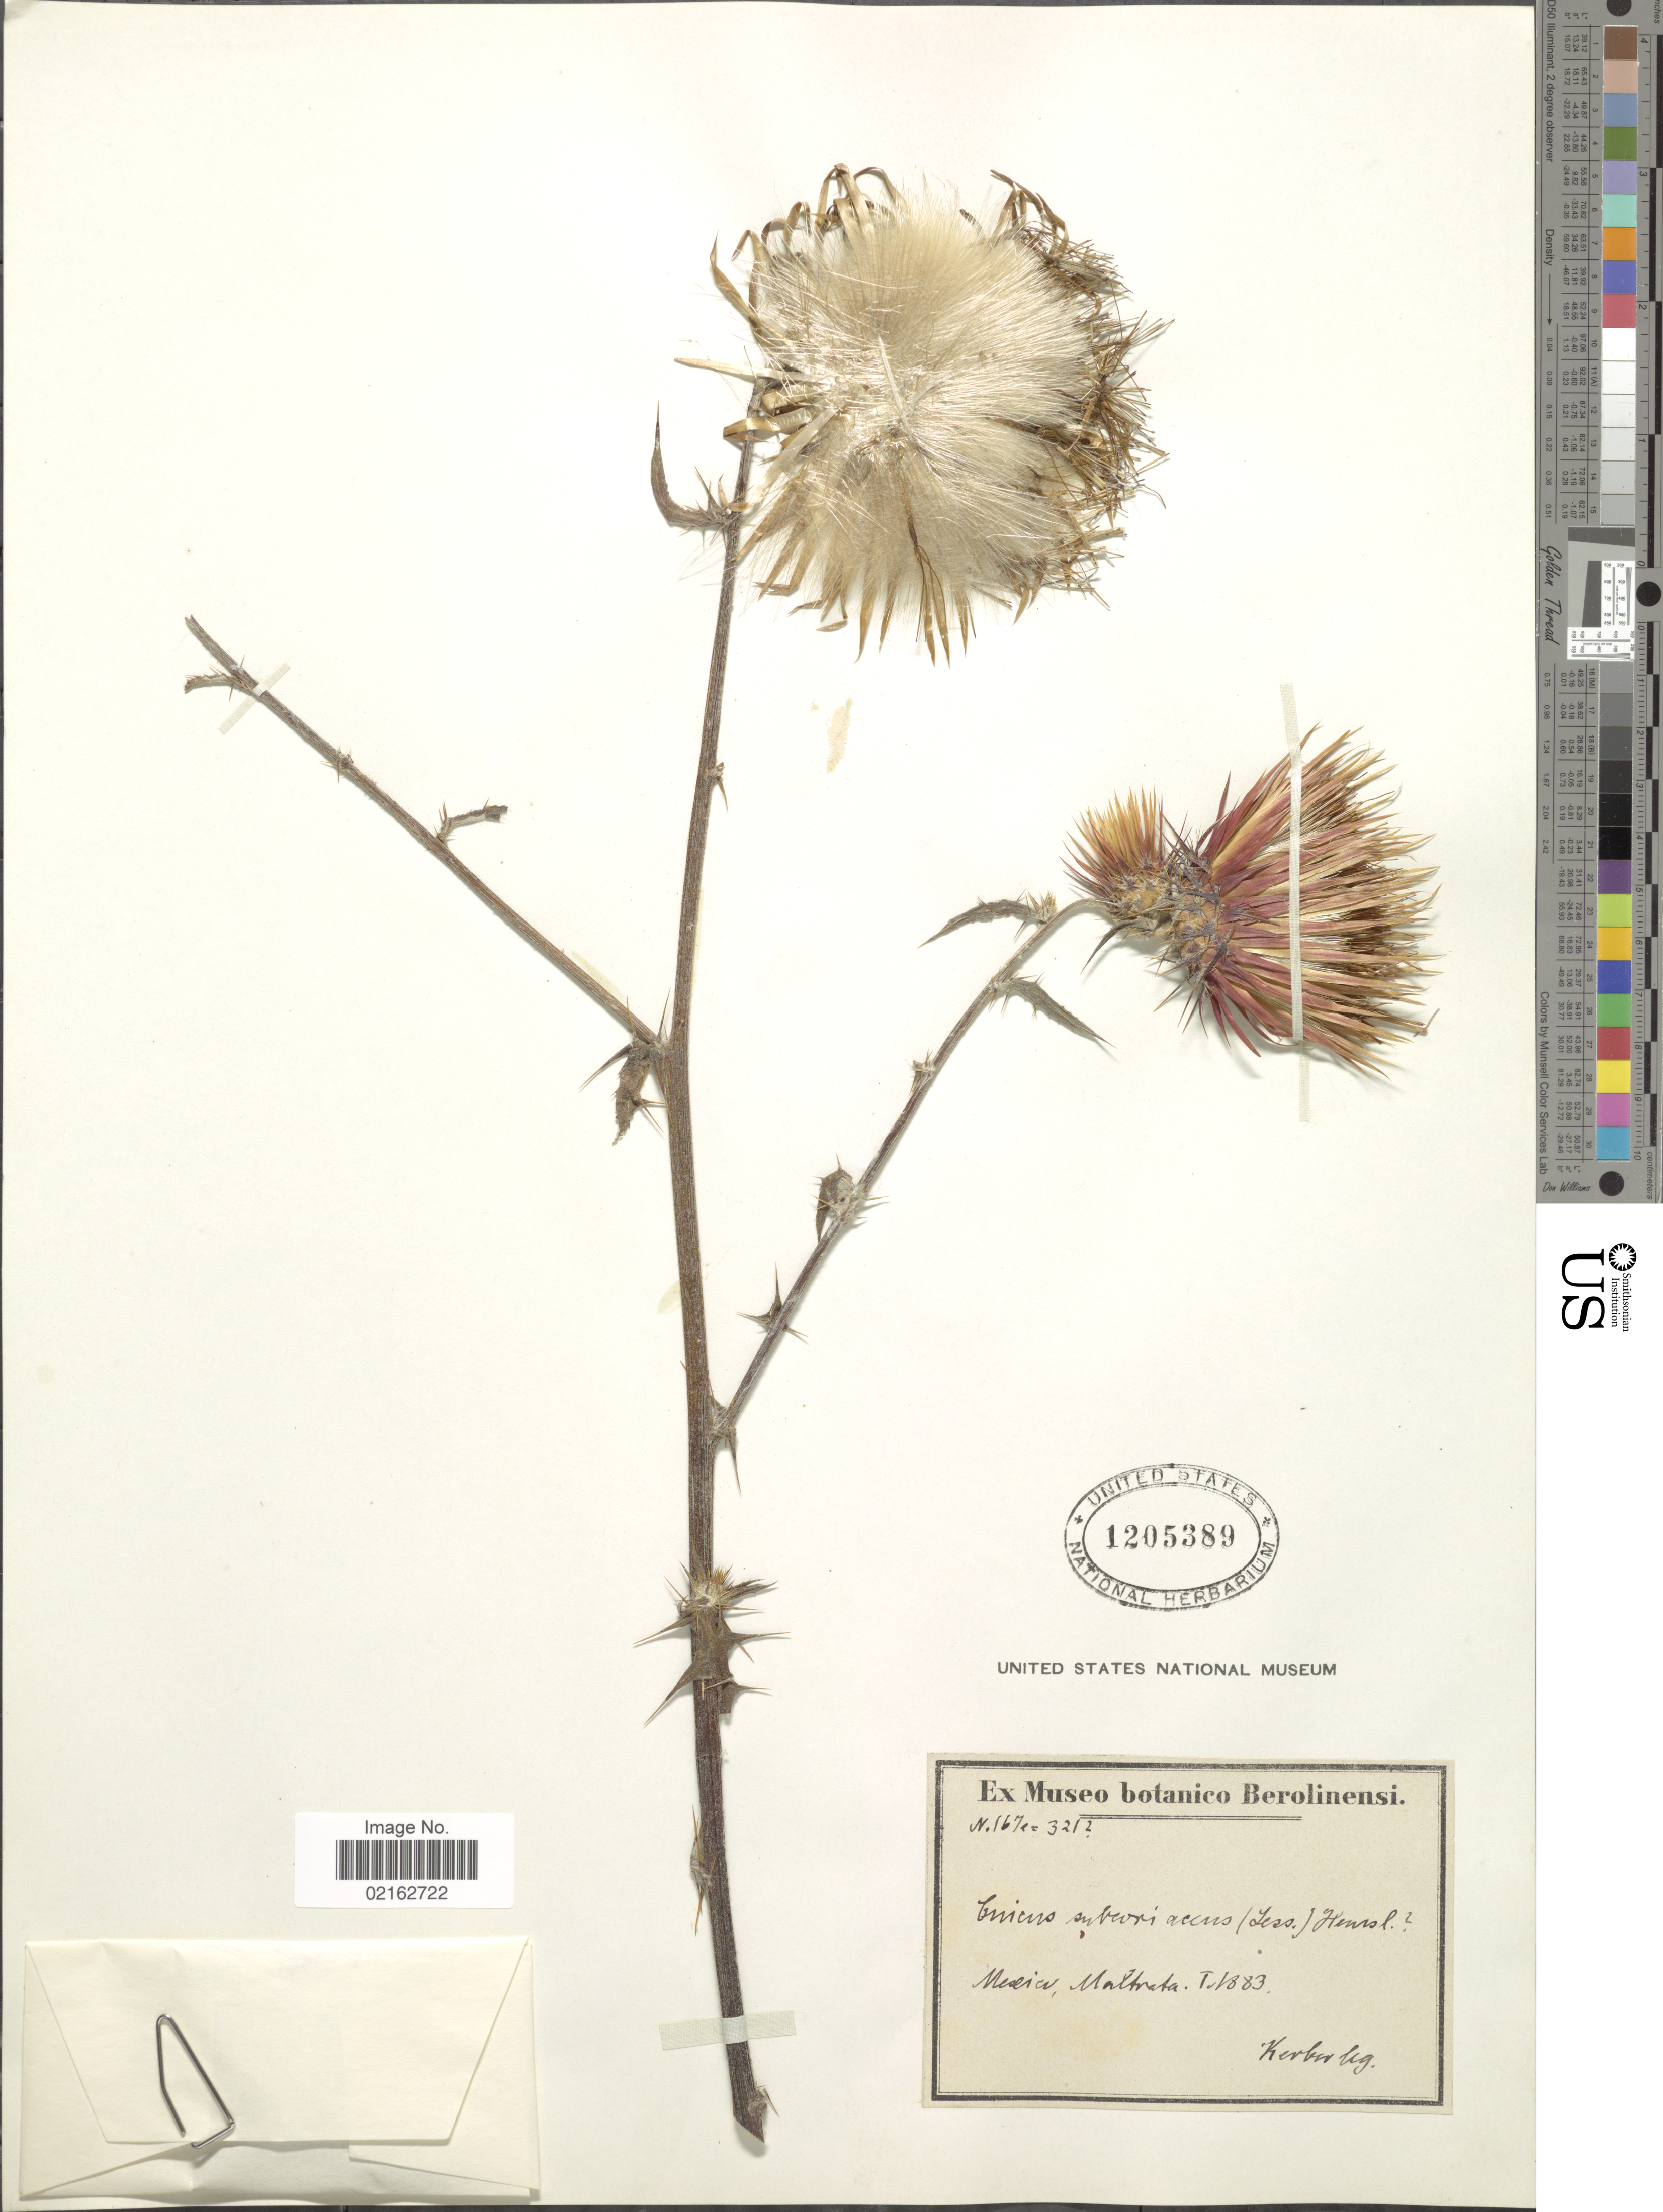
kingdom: Plantae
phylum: Tracheophyta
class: Magnoliopsida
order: Asterales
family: Asteraceae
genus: Cirsium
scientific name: Cirsium sp.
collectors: -. Kerber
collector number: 167e/3212*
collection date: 1883-01-16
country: Mexico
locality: Maltrata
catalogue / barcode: US 1205389